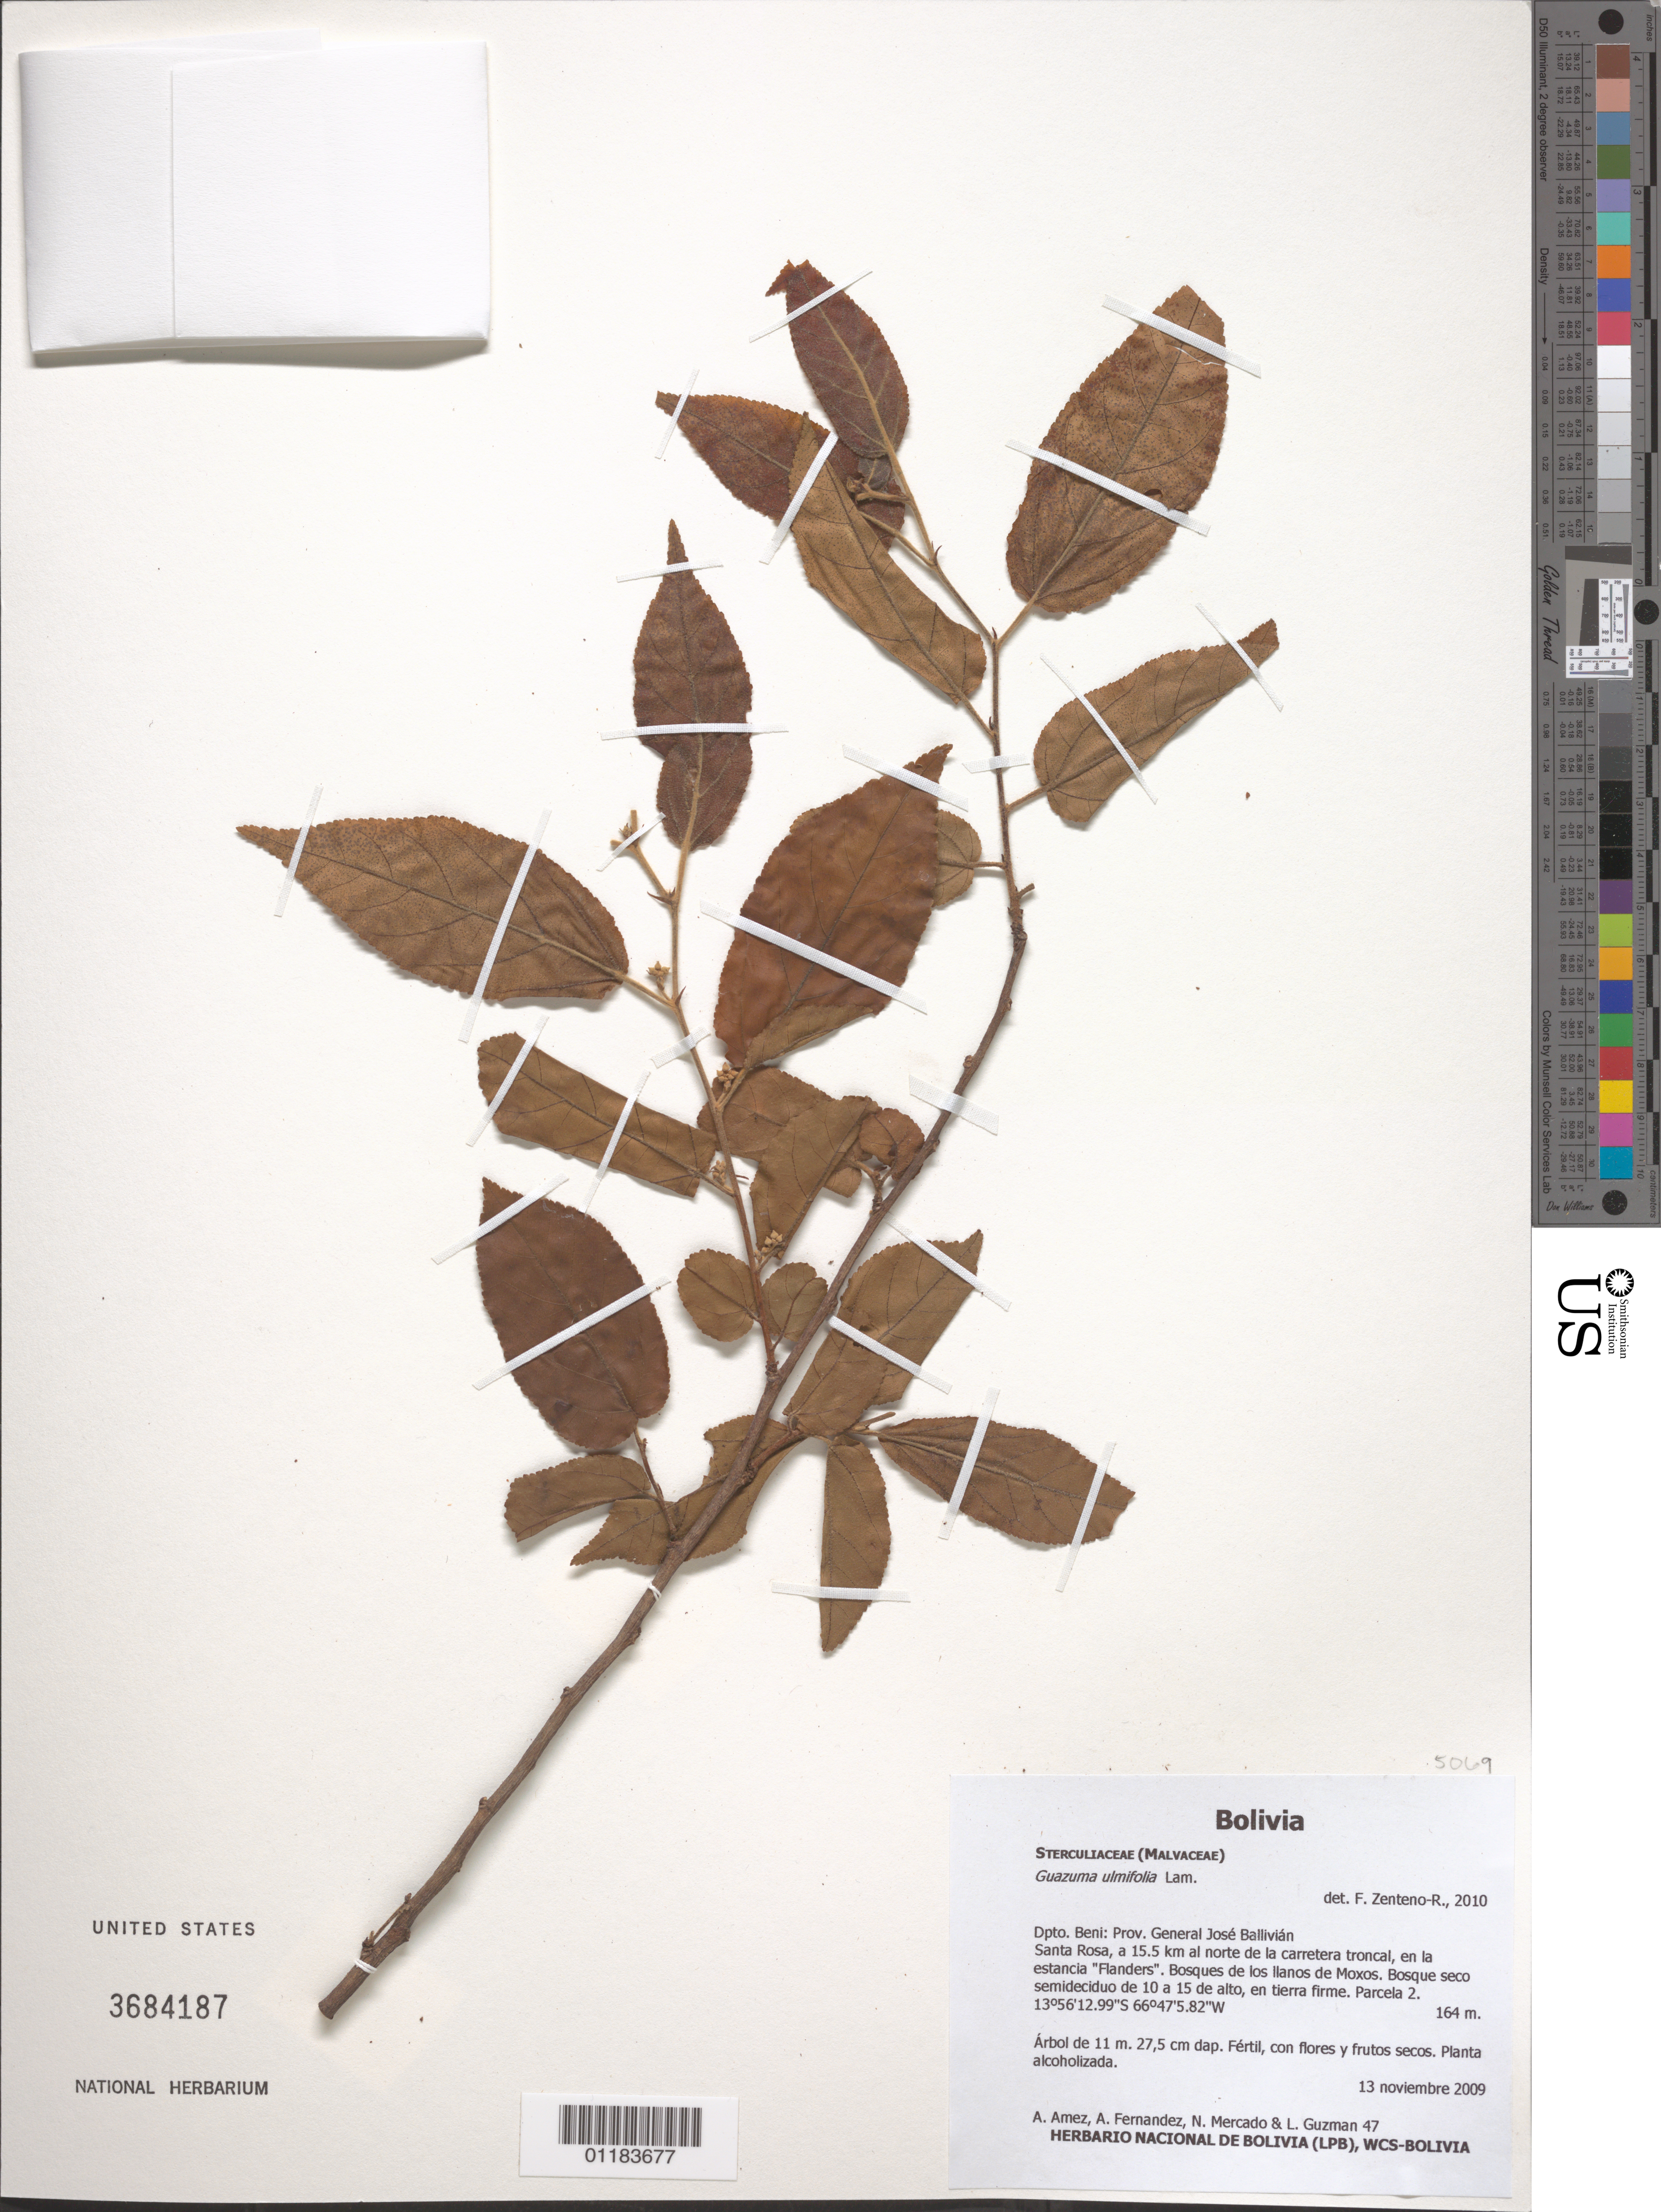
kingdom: Plantae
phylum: Tracheophyta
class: Magnoliopsida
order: Malvales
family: Malvaceae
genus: Guazuma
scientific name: Guazuma ulmifolia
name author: Lam.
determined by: Zenteno, F.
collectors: A. Amez, A. Fernández, N. Mercado & L. Guzman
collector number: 47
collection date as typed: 13 Nov 2009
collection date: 2009-11-13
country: Bolivia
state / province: Beni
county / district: General José Ballivián / Yacuma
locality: Santa Rosa, a 15.5 km al norte de la carretera troncal, en la estancia 'Flanders" Parcela 2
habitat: bosque seco semideciduo de 10 a 15 de alto, en tierra firme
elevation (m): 164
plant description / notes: planta alcoholizada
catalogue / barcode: US 3684187